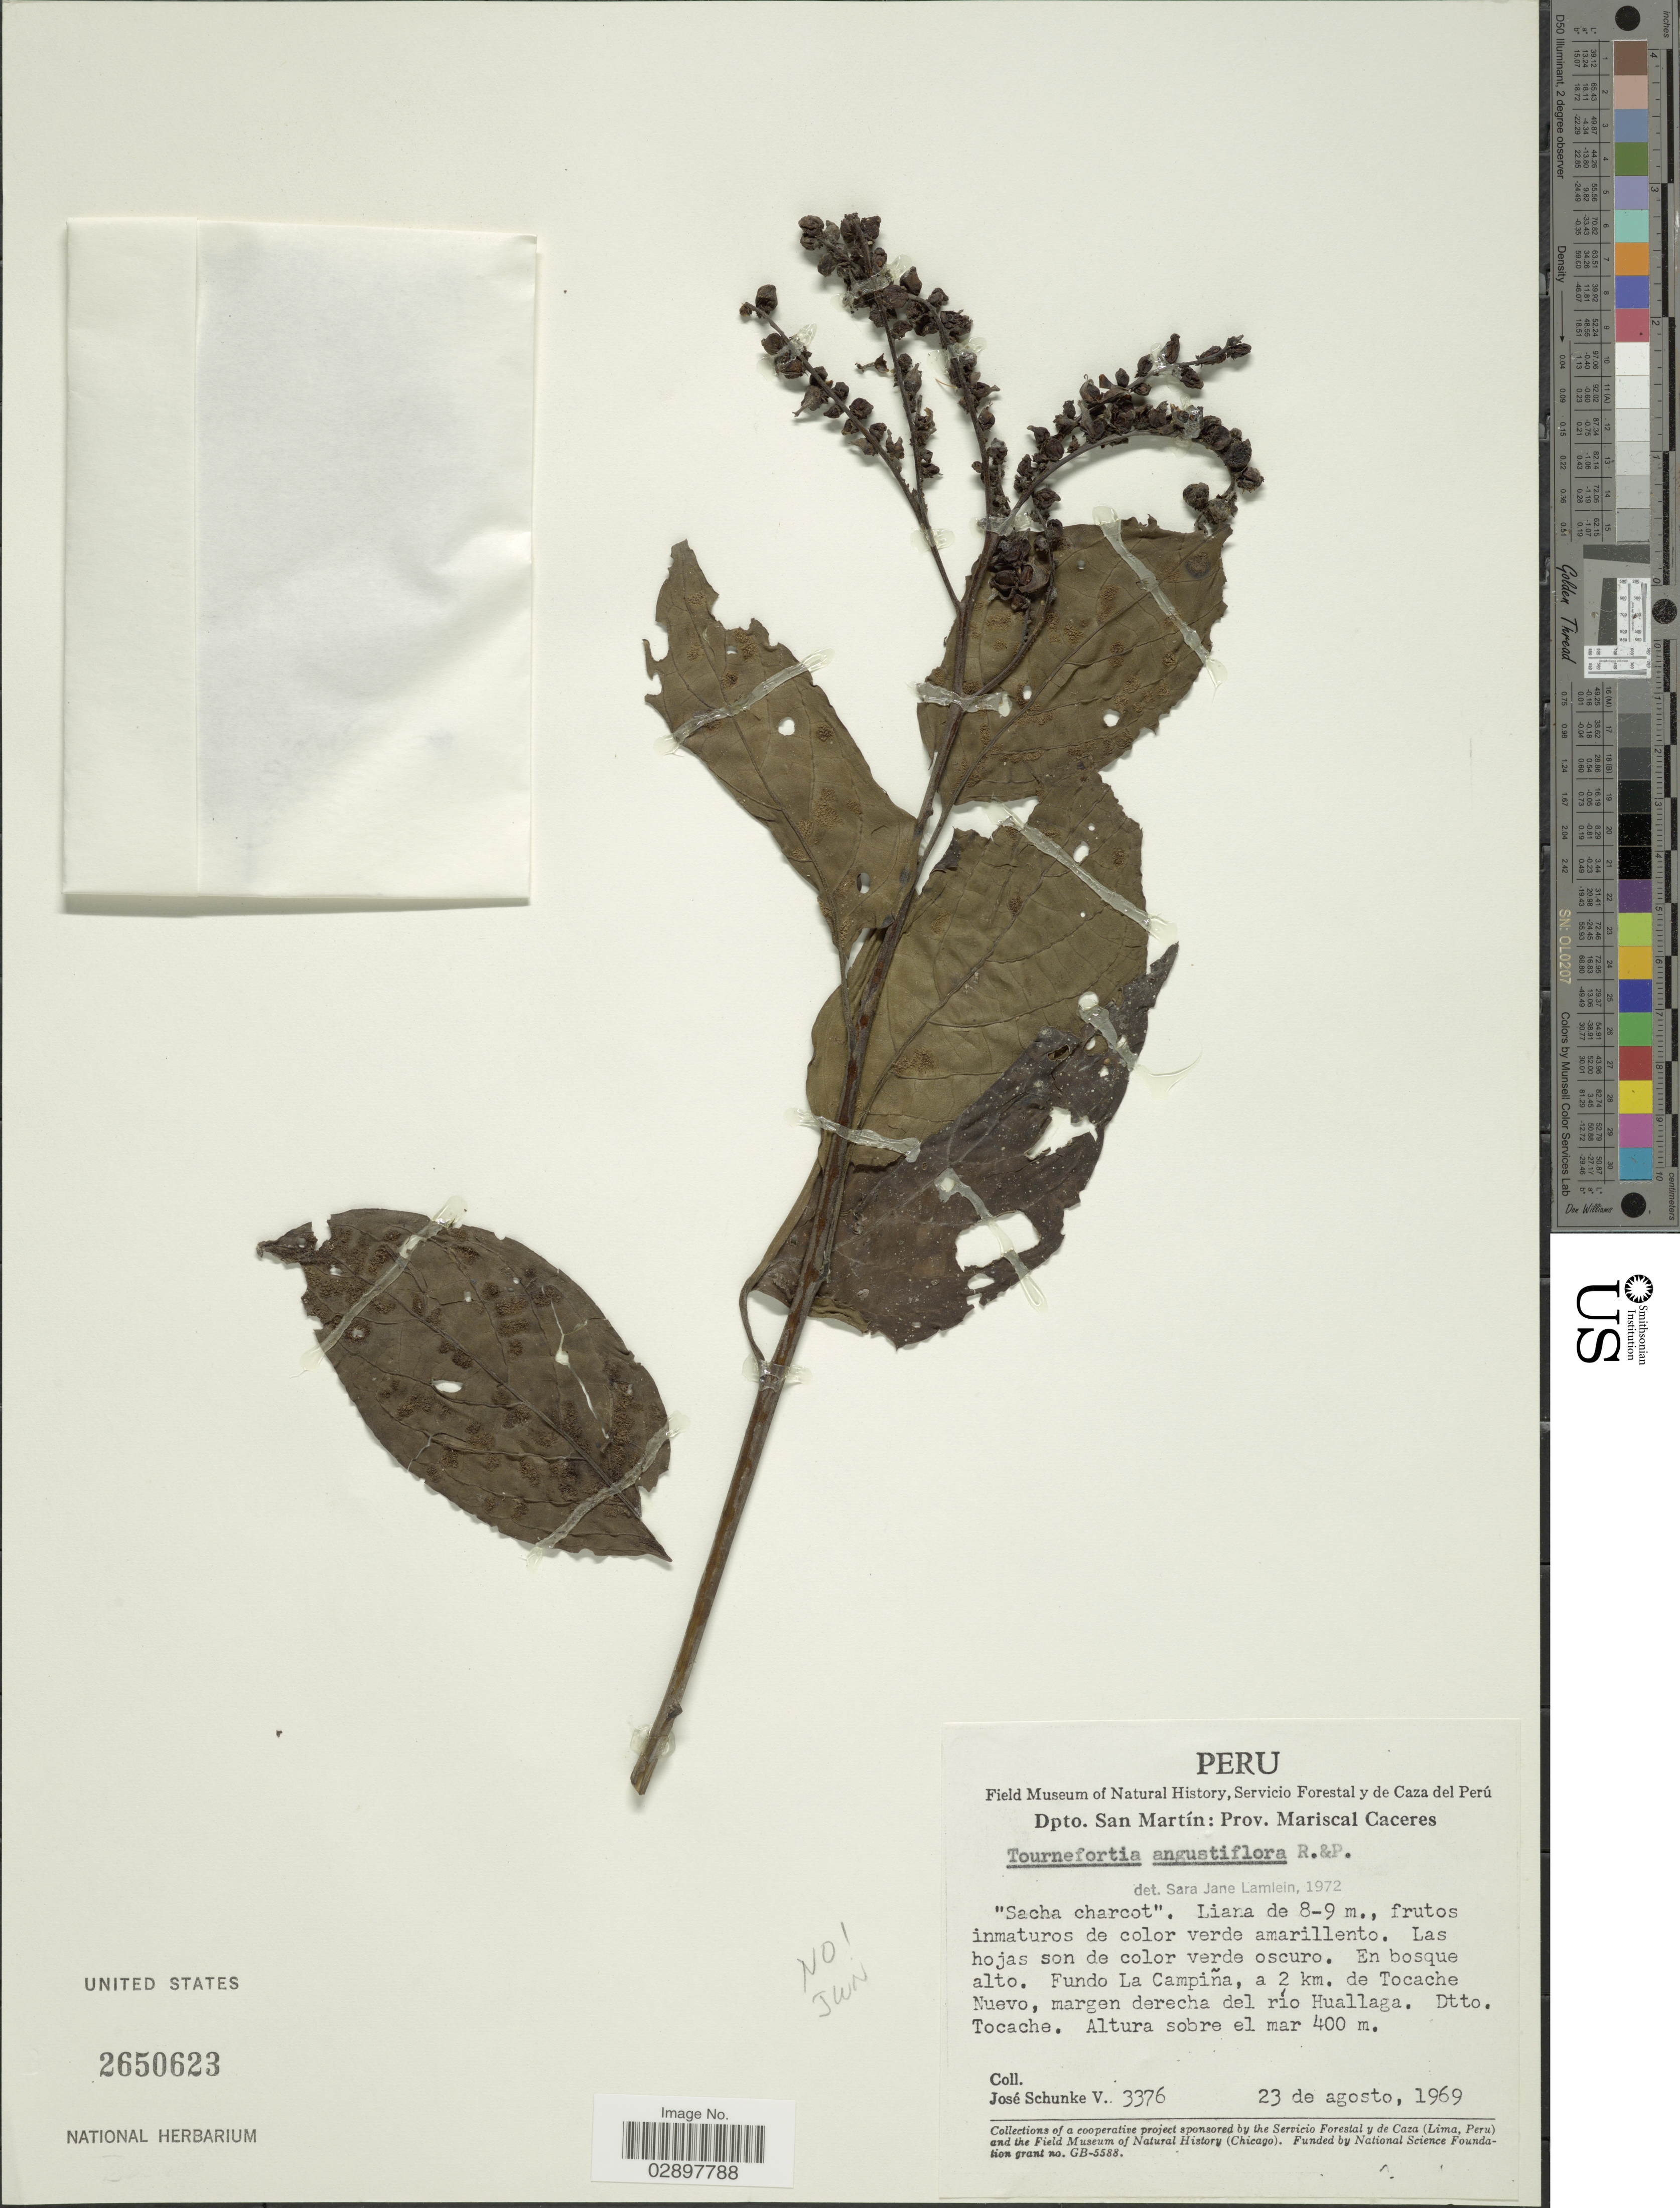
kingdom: Plantae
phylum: Tracheophyta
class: Magnoliopsida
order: Boraginales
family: Heliotropiaceae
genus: Tournefortia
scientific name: Tournefortia sp.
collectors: J. Schunke Vigo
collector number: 3376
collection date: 1969-08-23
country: Peru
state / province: San Martín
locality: Dpto. San Martín: Prov. Mariscal Caceres. Fundo La Campiña, a 2 km. de Tocache Nuevo, margen derecha del río Huallaga. Dtto. Tocache.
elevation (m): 400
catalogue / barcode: US 2650623